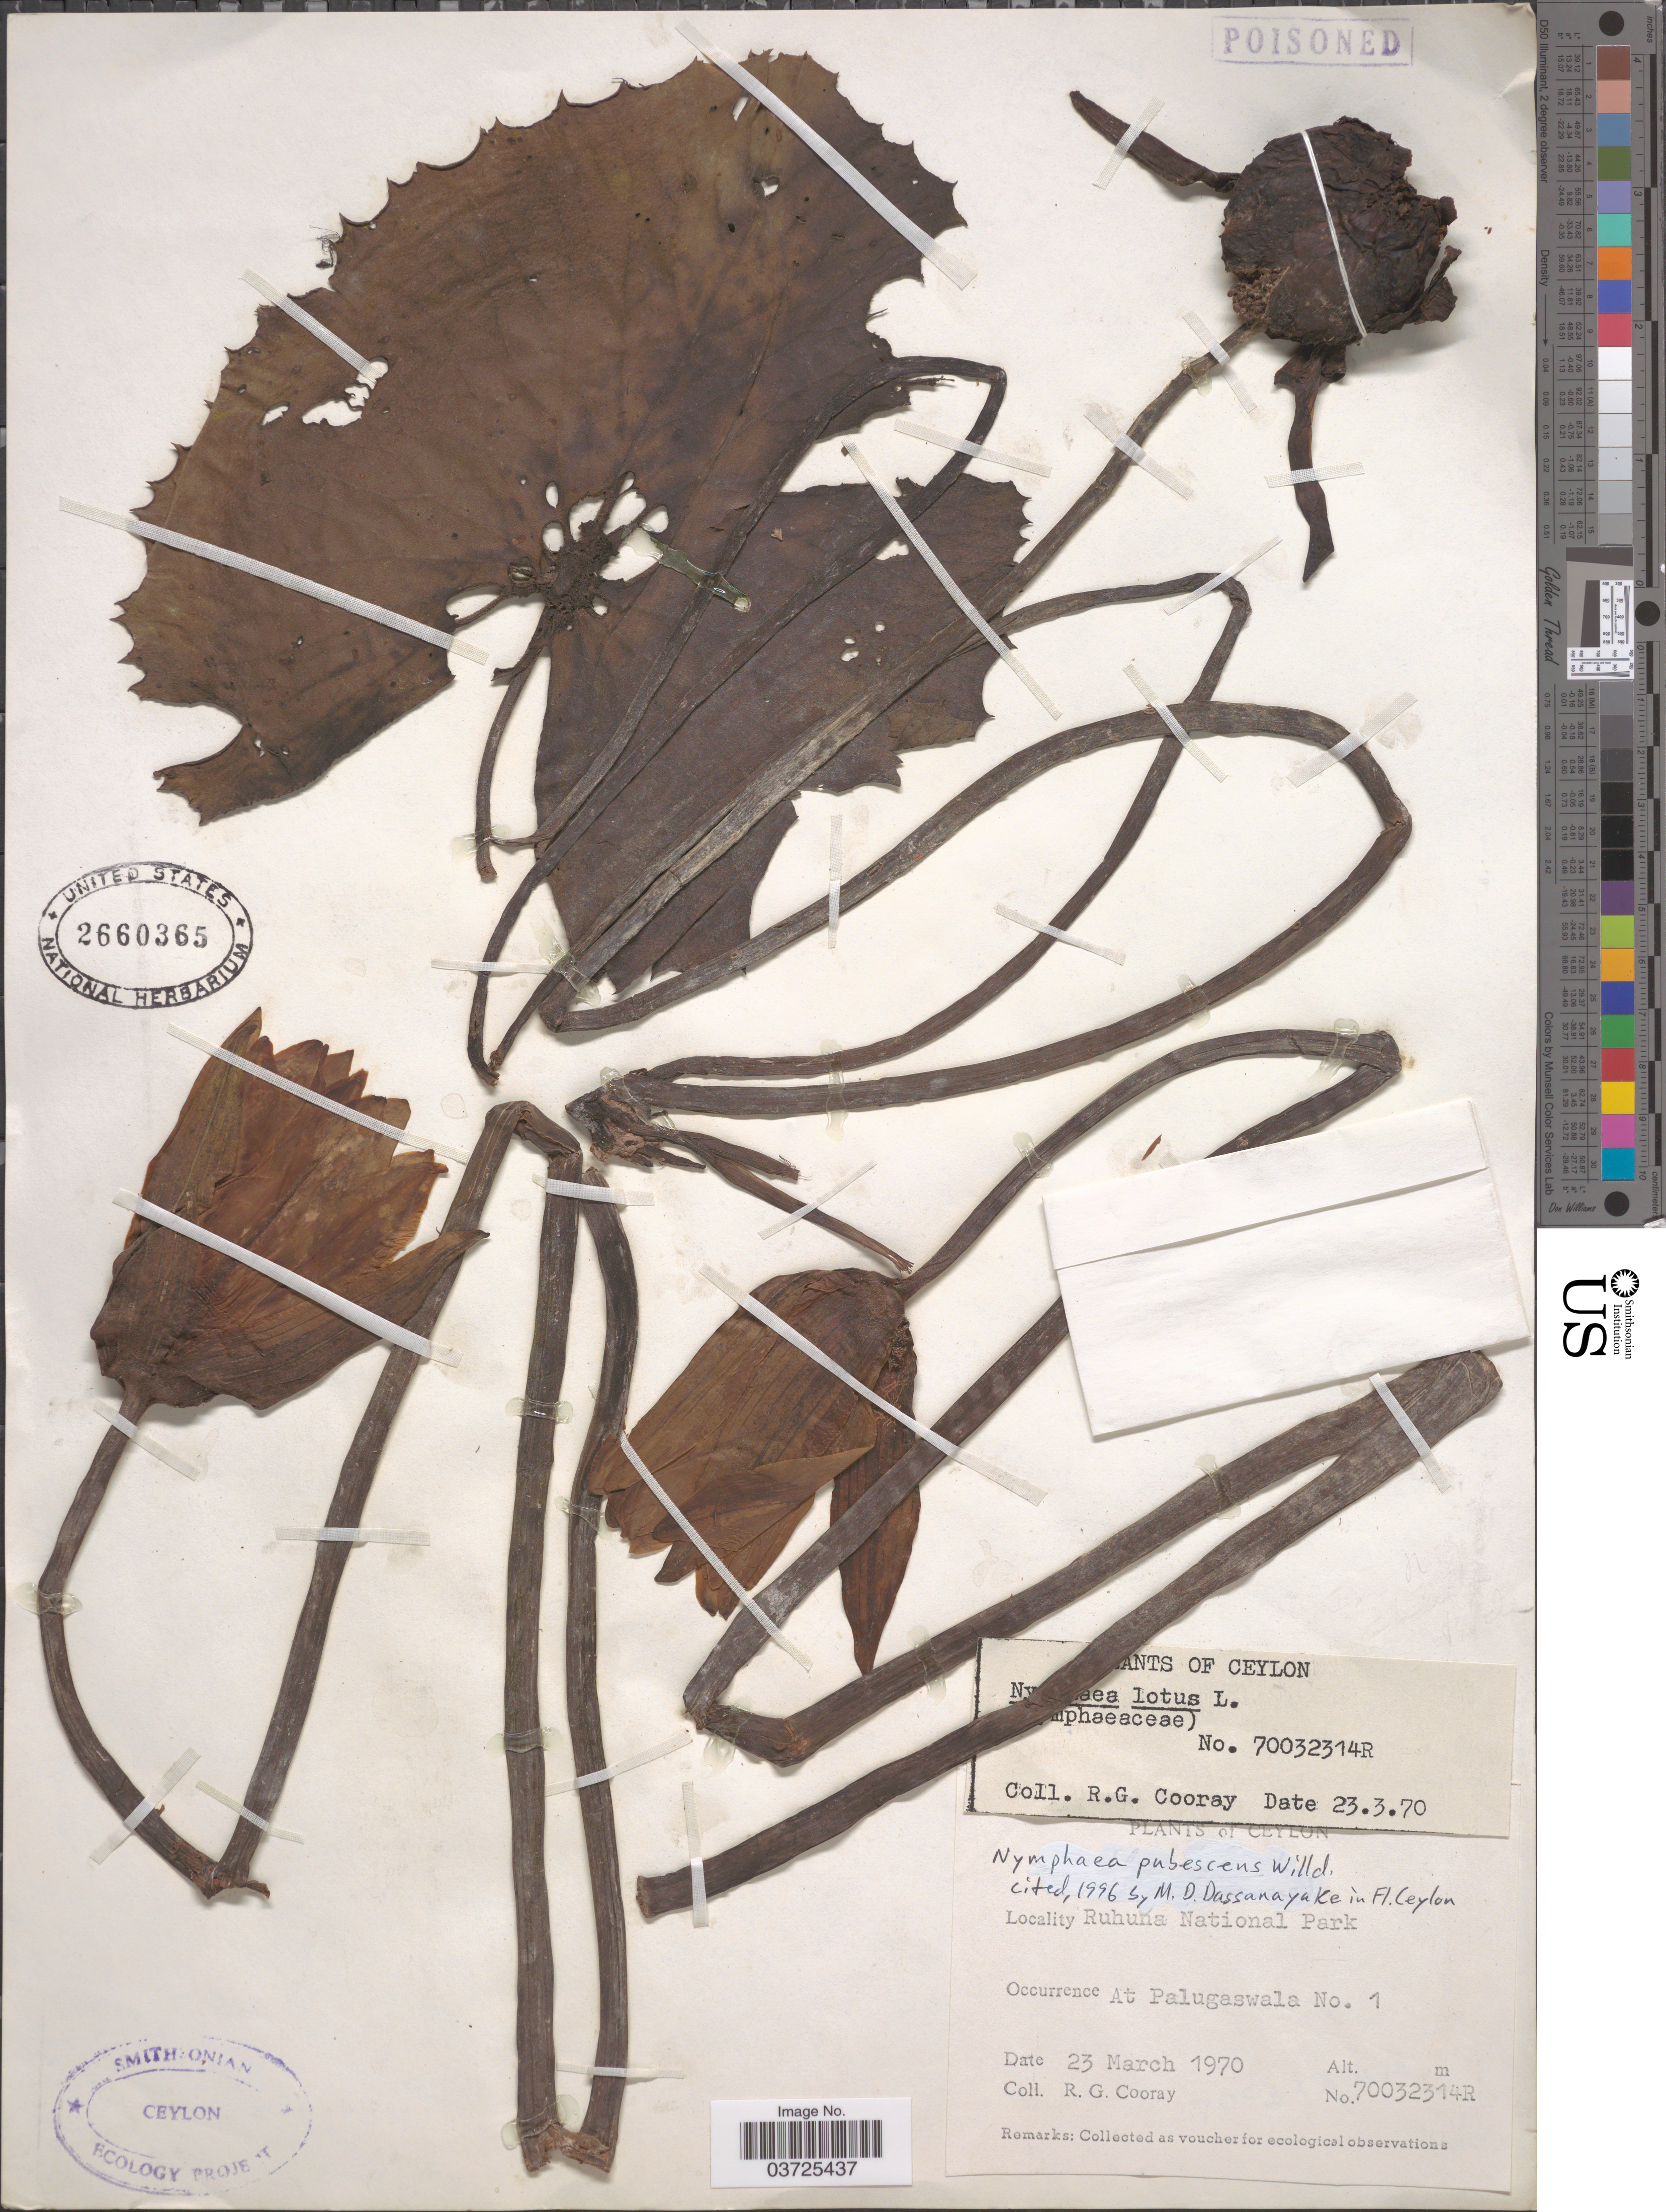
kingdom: Plantae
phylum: Tracheophyta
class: Magnoliopsida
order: Nymphaeales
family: Nymphaeaceae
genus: Nymphaea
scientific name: Nymphaea pubescens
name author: Willd.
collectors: R. Cooray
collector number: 70032314R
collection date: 1970-03-23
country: Sri Lanka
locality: Ceylon. Rukuna National Park. At Palugaswala No.1.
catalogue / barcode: US 2660365